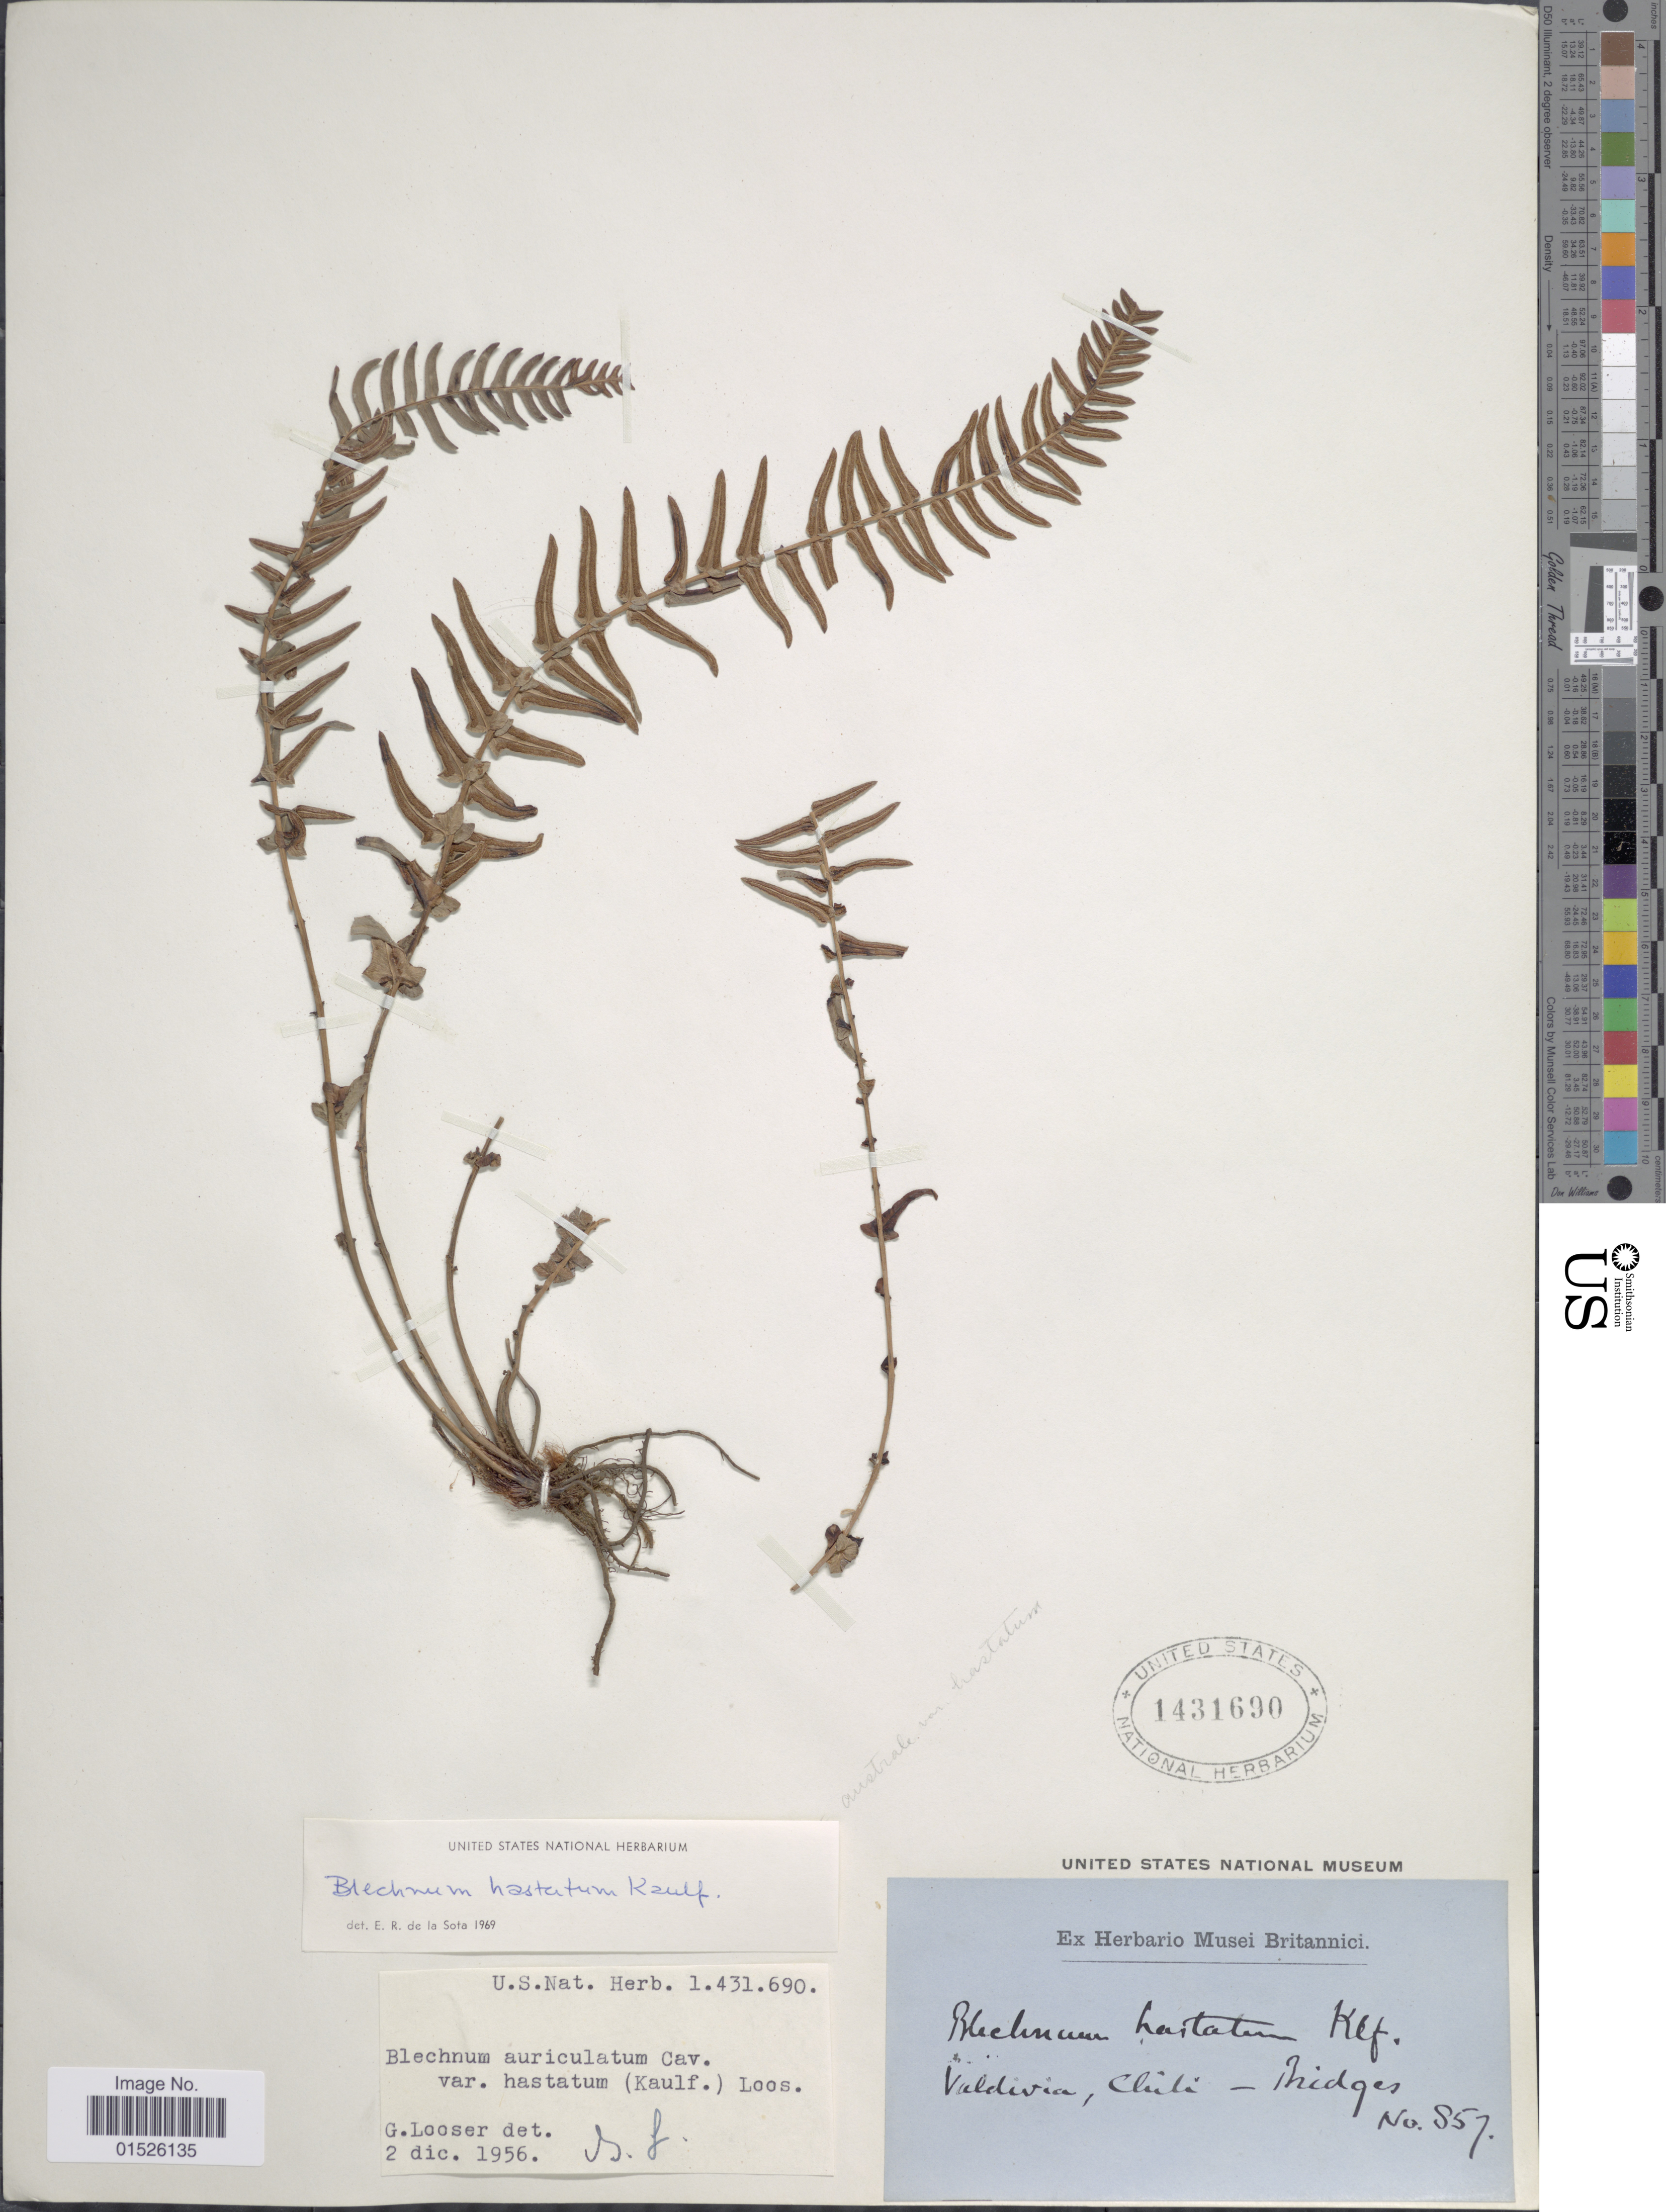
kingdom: Plantae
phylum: Tracheophyta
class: Polypodiopsida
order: Polypodiales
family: Blechnaceae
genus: Blechnum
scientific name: Blechnum hastatum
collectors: Bridges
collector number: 857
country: Chile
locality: Valdivia, Chili -Ridges.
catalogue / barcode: US 1431690